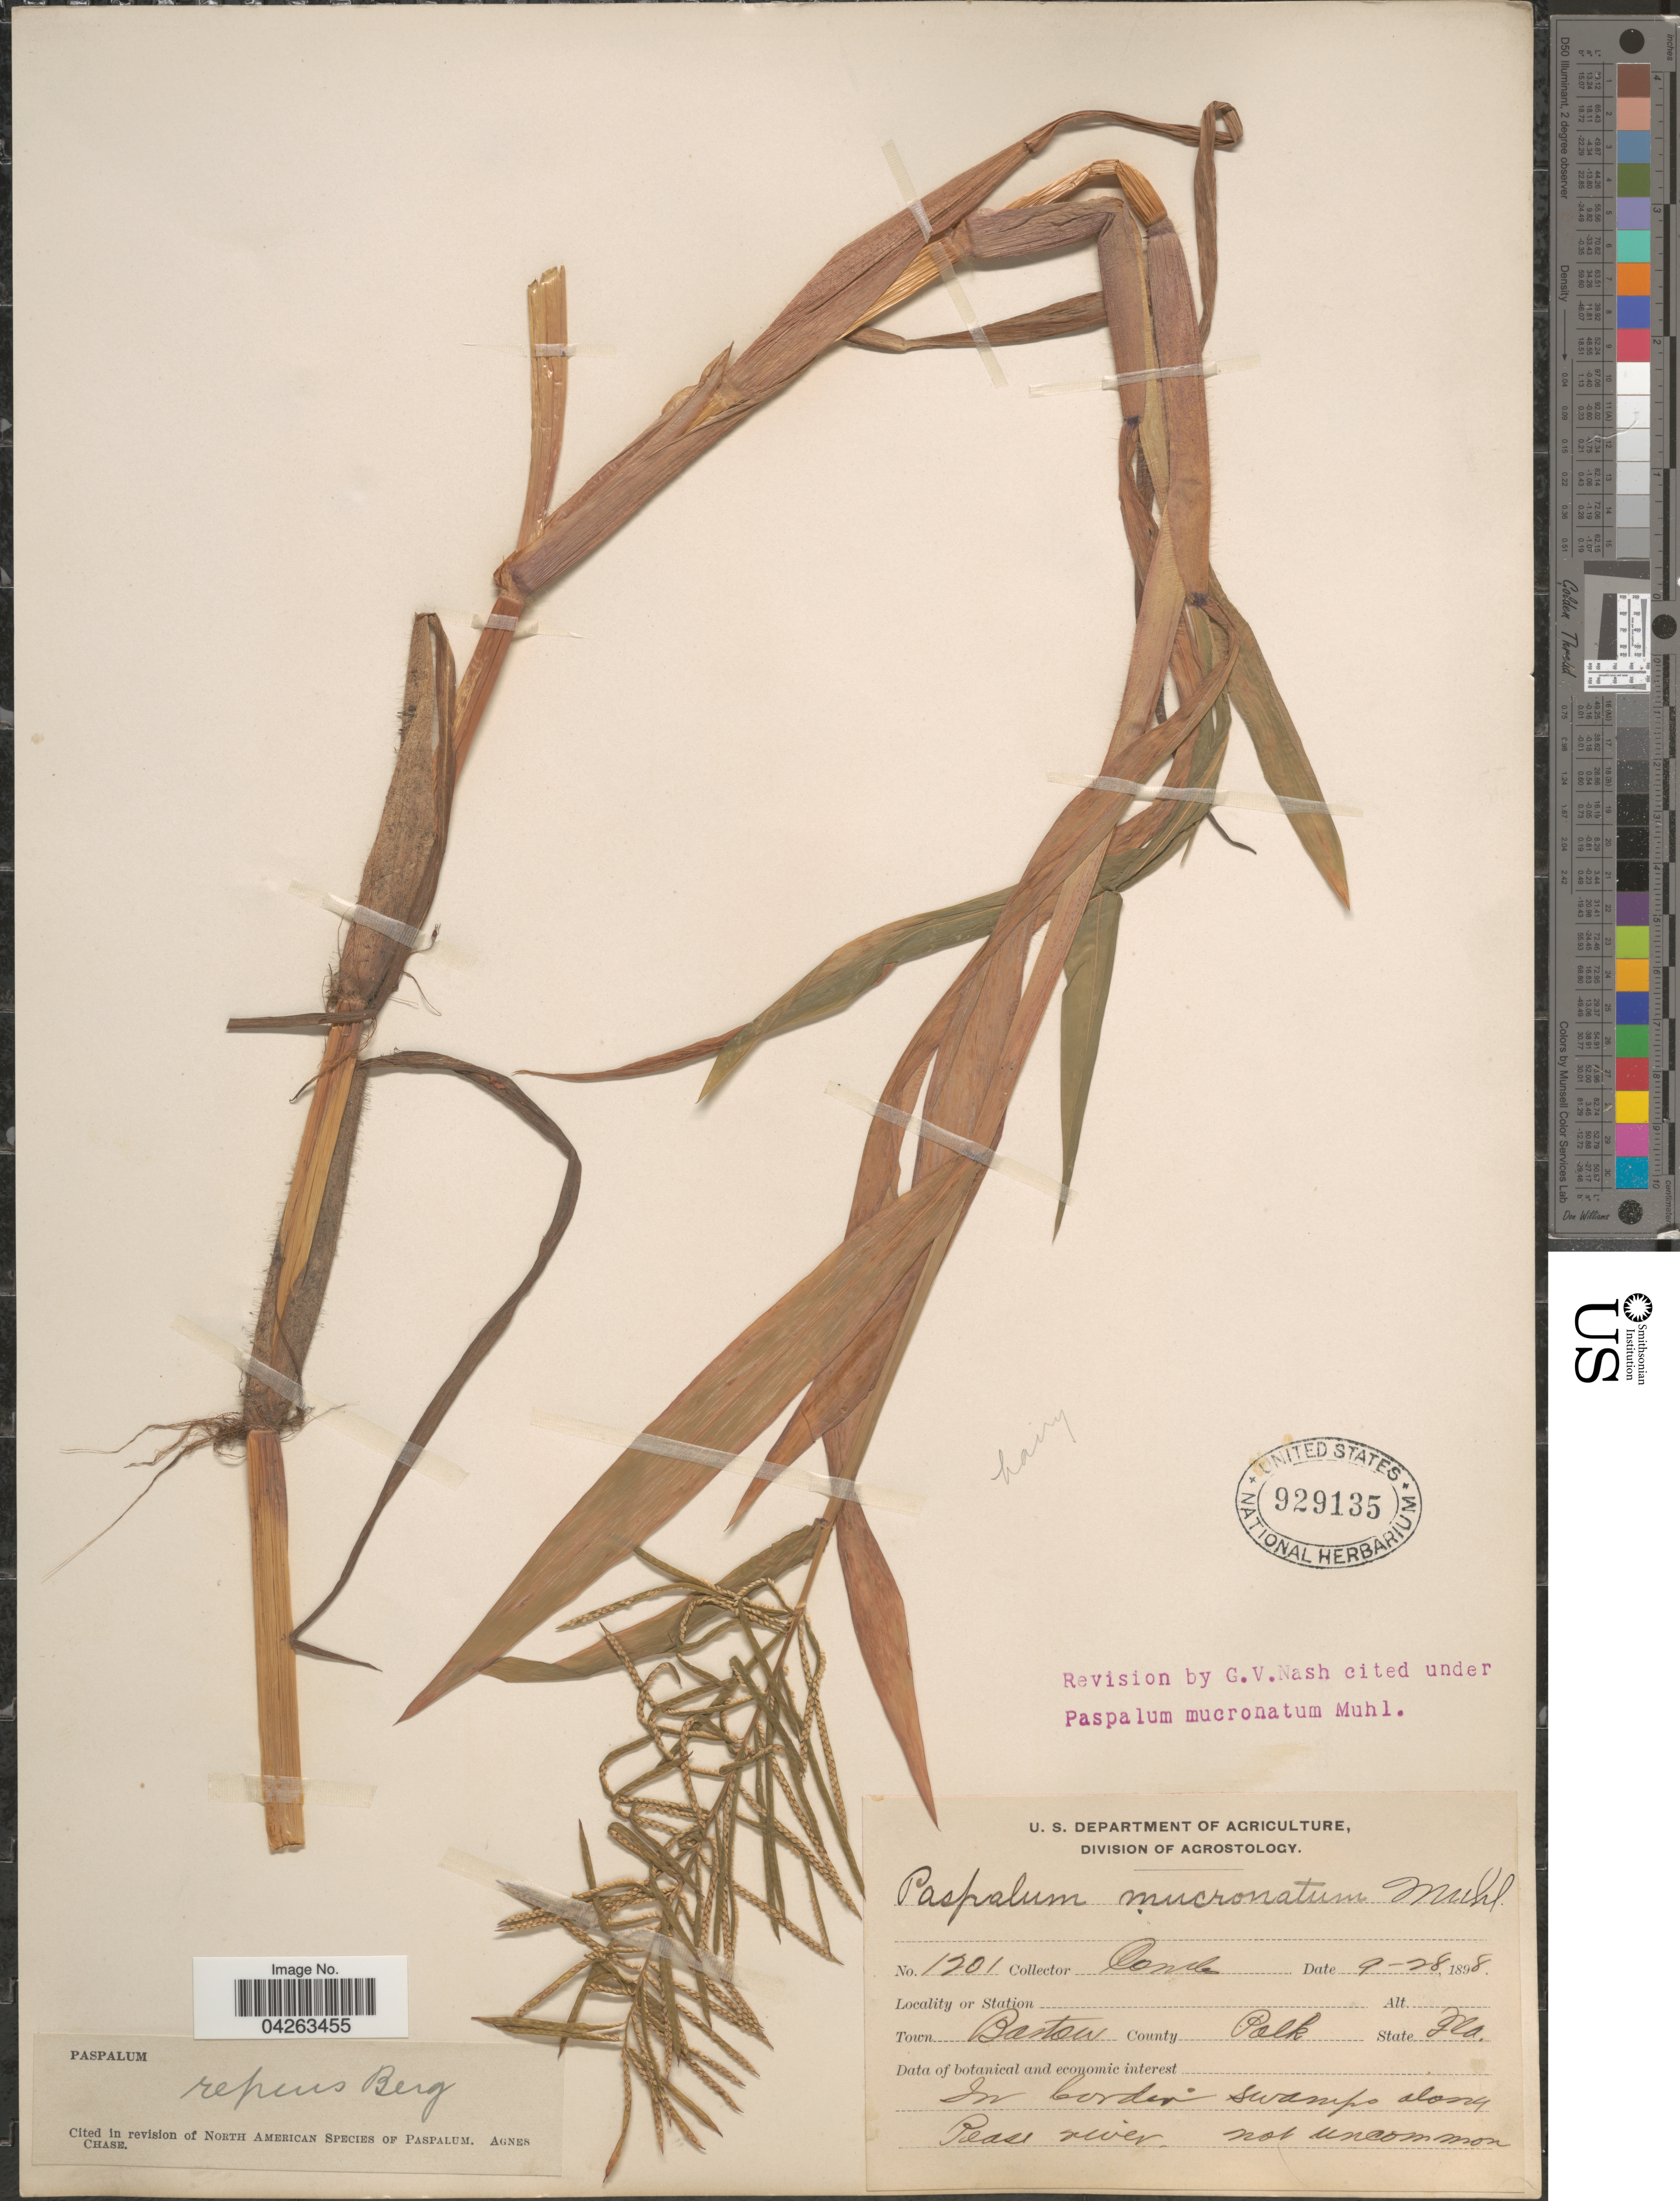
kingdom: Plantae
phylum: Tracheophyta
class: Liliopsida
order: Poales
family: Poaceae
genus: Paspalum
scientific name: Paspalum repens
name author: P.J. Bergius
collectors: -. Combs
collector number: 1201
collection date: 1898-09-28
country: United States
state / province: Florida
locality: Town Barton. County Polk.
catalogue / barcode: US 929135